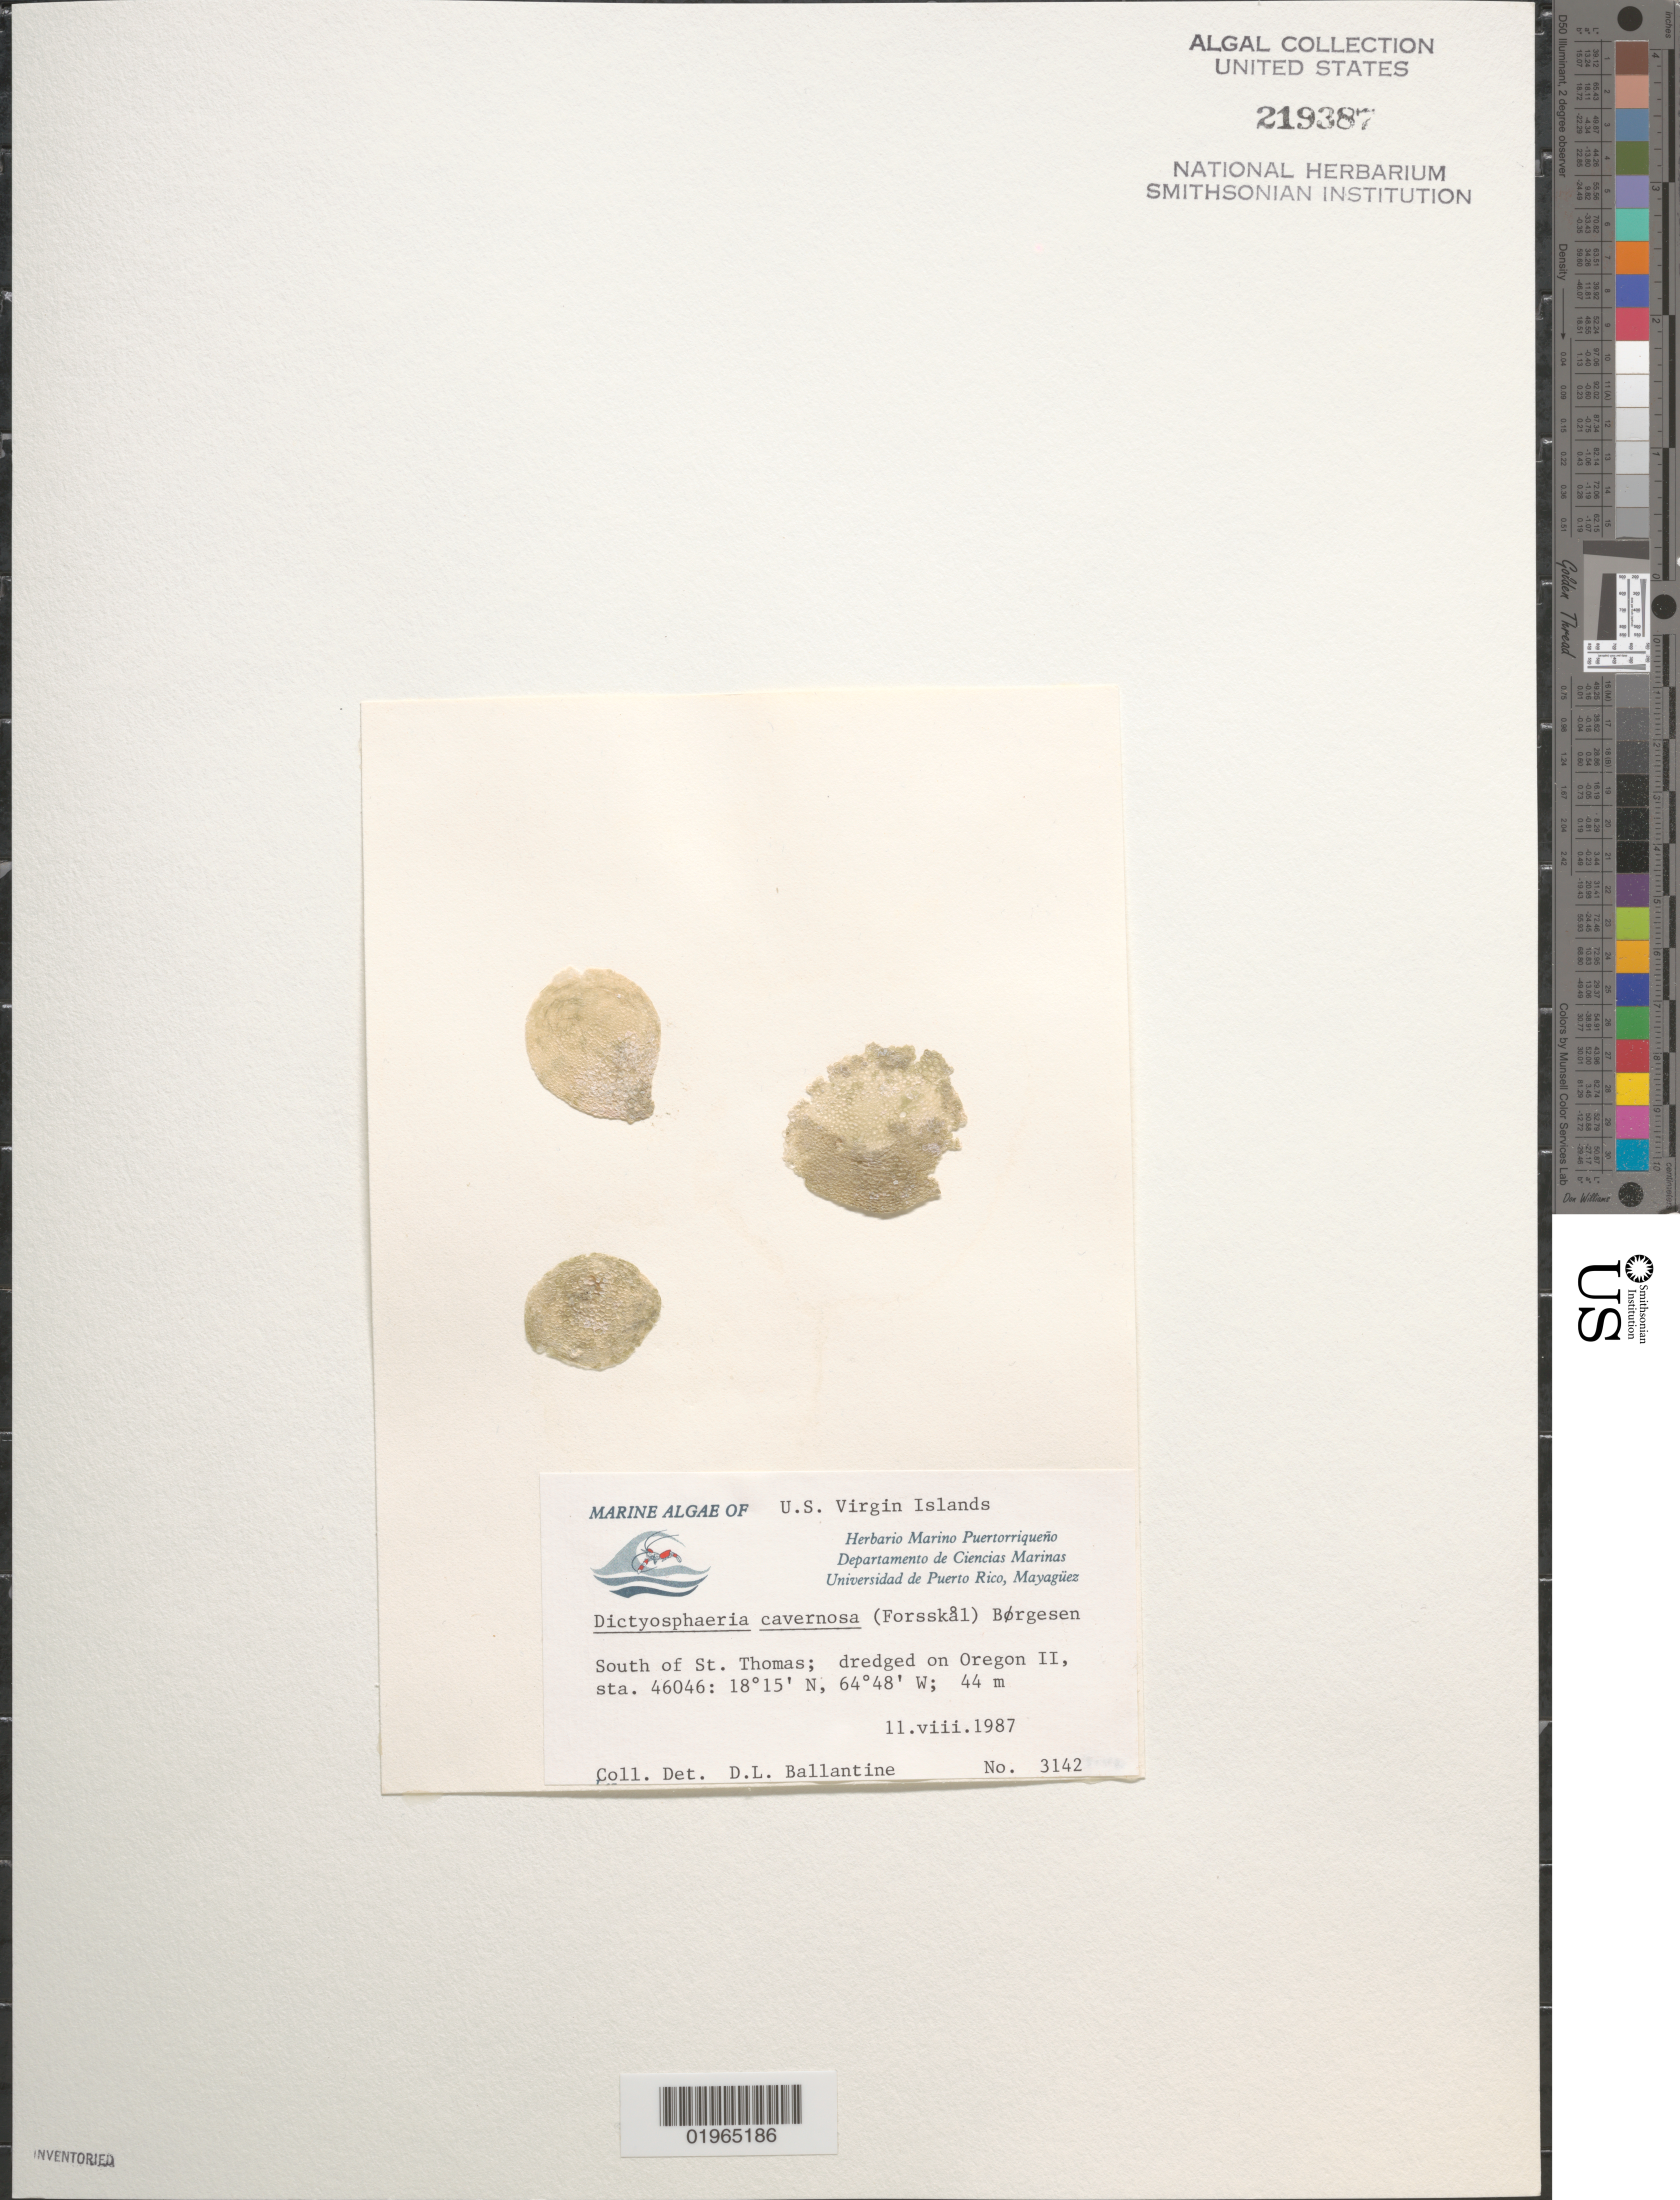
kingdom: Plantae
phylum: Chlorophyta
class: Ulvophyceae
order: Siphonocladales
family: Siphonocladaceae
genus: Dictyosphaeria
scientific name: Dictyosphaeria cavernosa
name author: (Forssk.) Børgesen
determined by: Ballantine, D. L.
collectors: D.L. Ballantine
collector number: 3142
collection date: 1987-08-11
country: U.S. Virgin Islands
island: St. Thomas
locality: South of St. Thomas, dredged on Oregon II sta. 46046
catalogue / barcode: US 219387